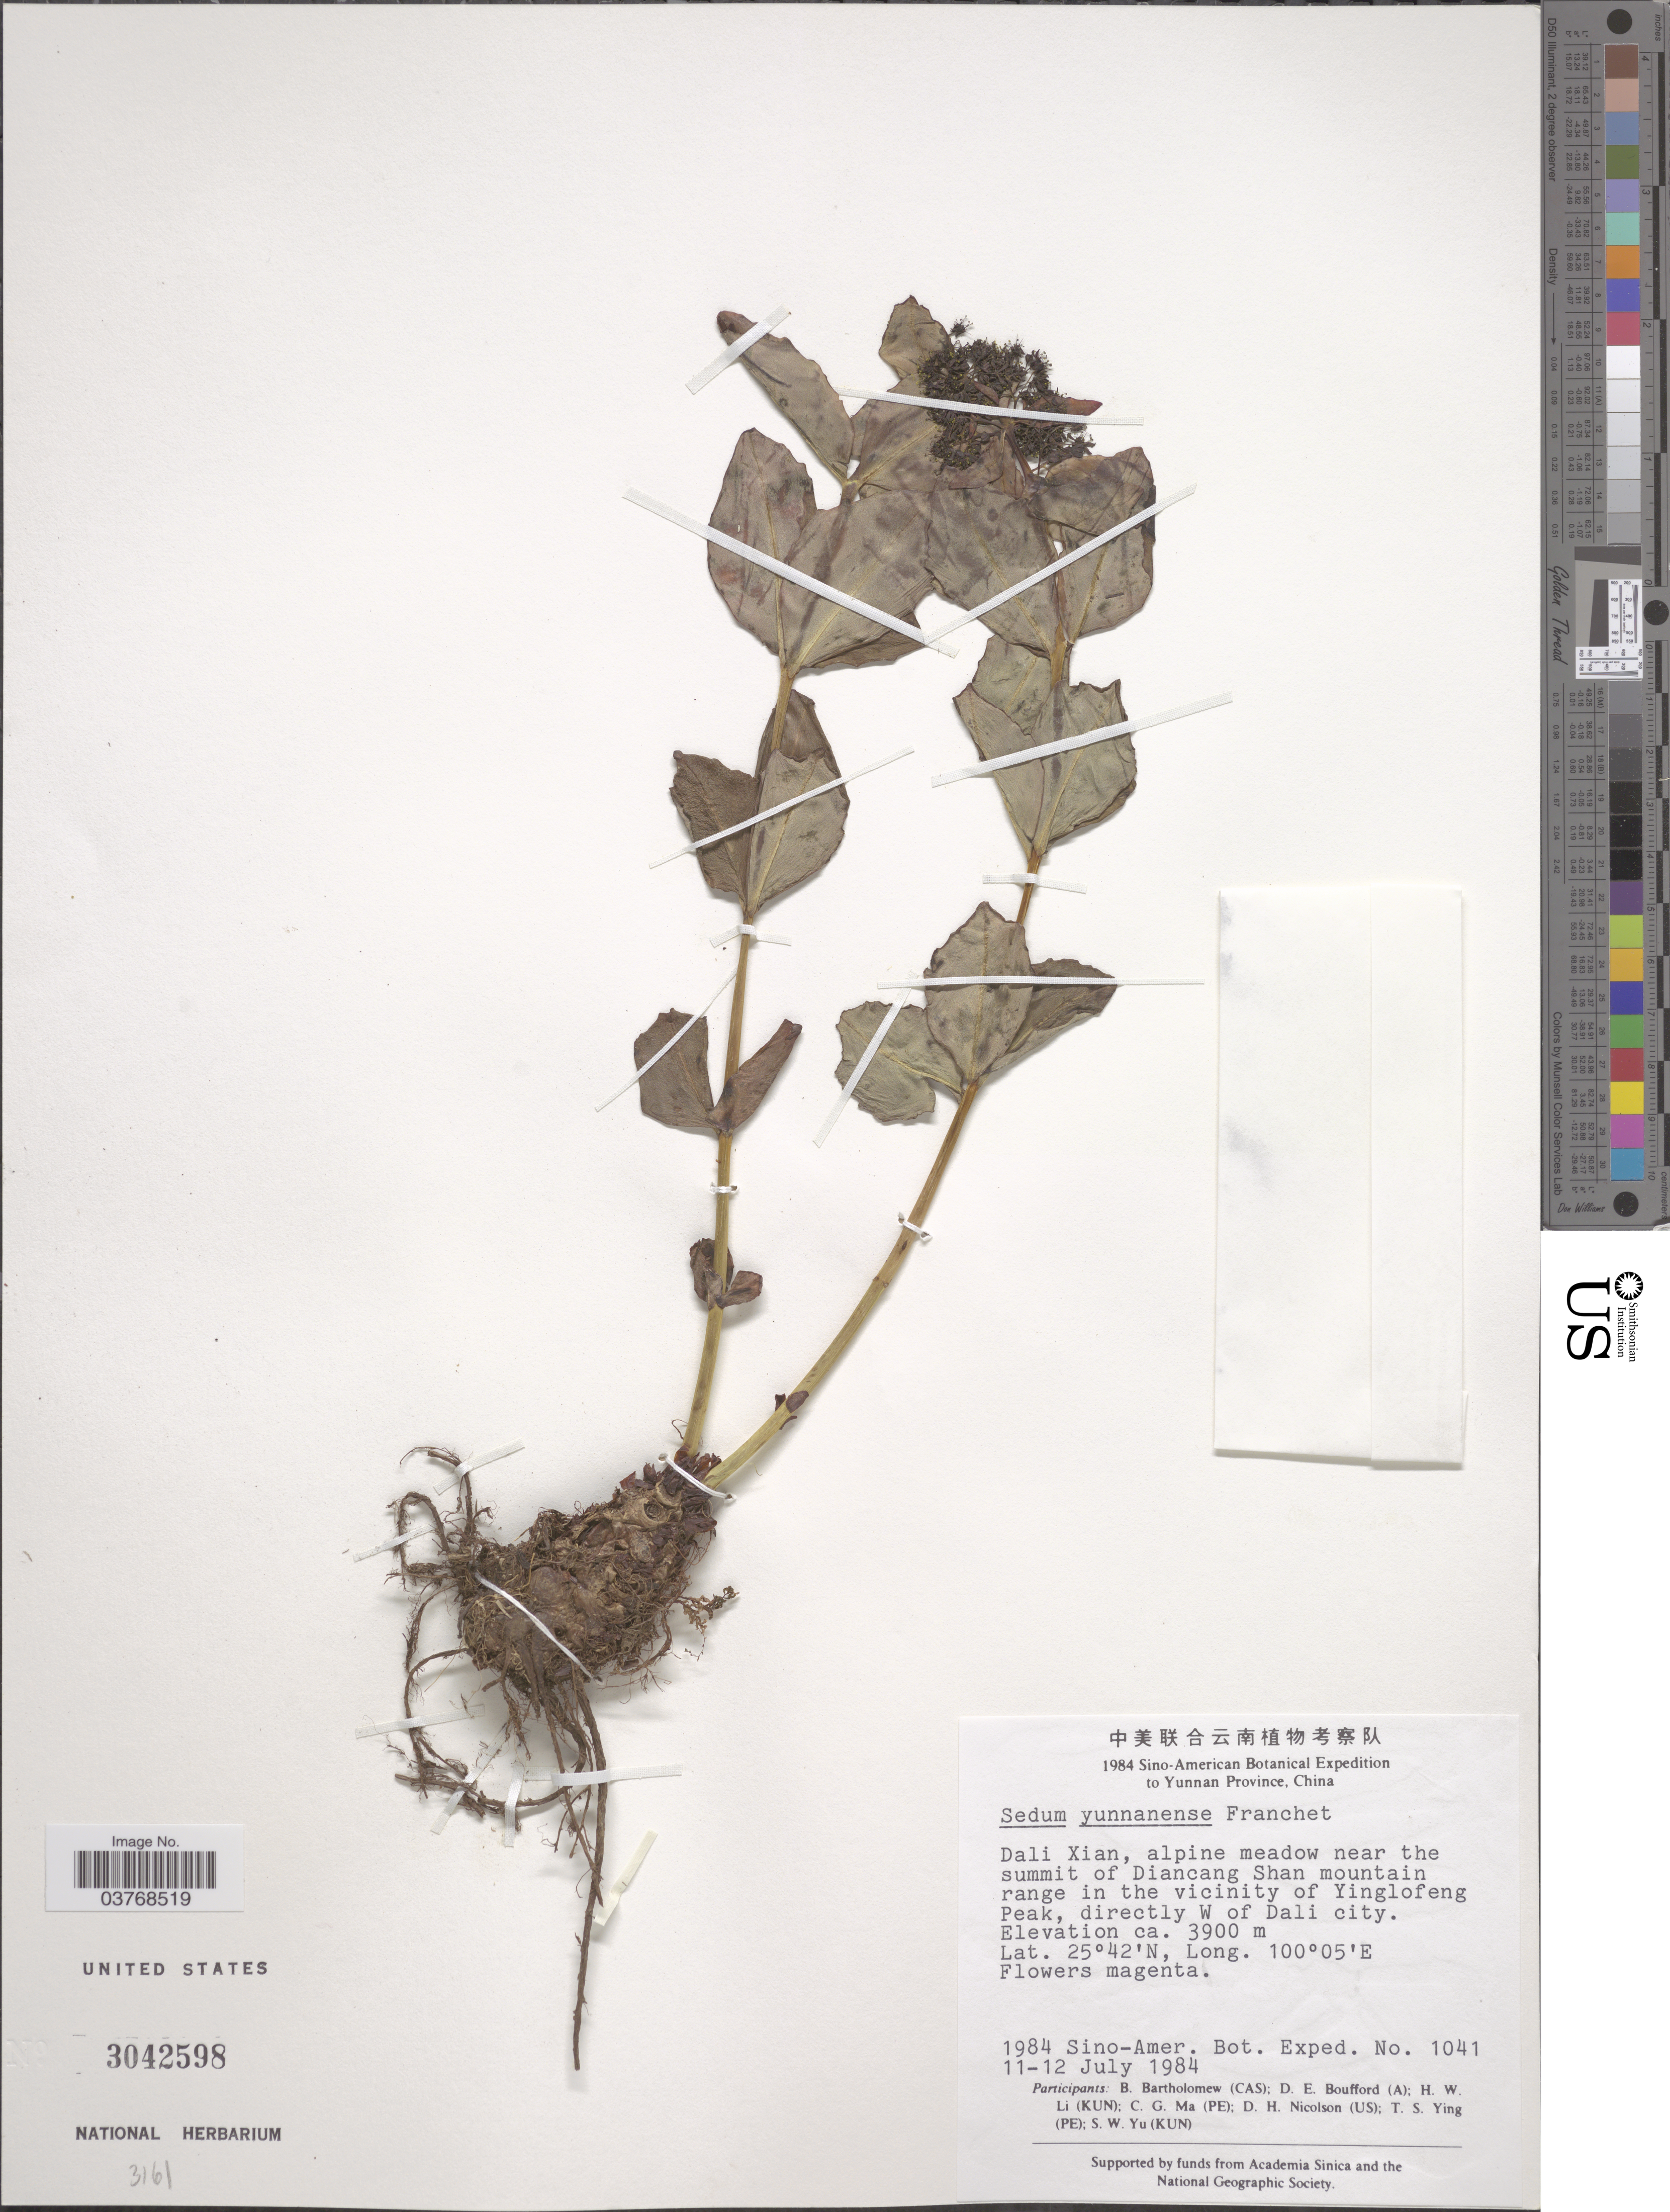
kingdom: Plantae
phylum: Tracheophyta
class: Magnoliopsida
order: Saxifragales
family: Crassulaceae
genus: Rhodiola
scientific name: Rhodiola yunnanensis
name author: (Franch.) S.H. Fu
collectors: Sino-Amer. Bot. Exped. 1984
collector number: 1041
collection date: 1984-07-11/1984-07-12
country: China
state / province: Yunnan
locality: Dali Xian, alpine meadow near the summit of Diancang Shan mountain range in the vicinity of Yinglofeng Peak, directly W of Dali city.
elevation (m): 3900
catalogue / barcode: US 3042598